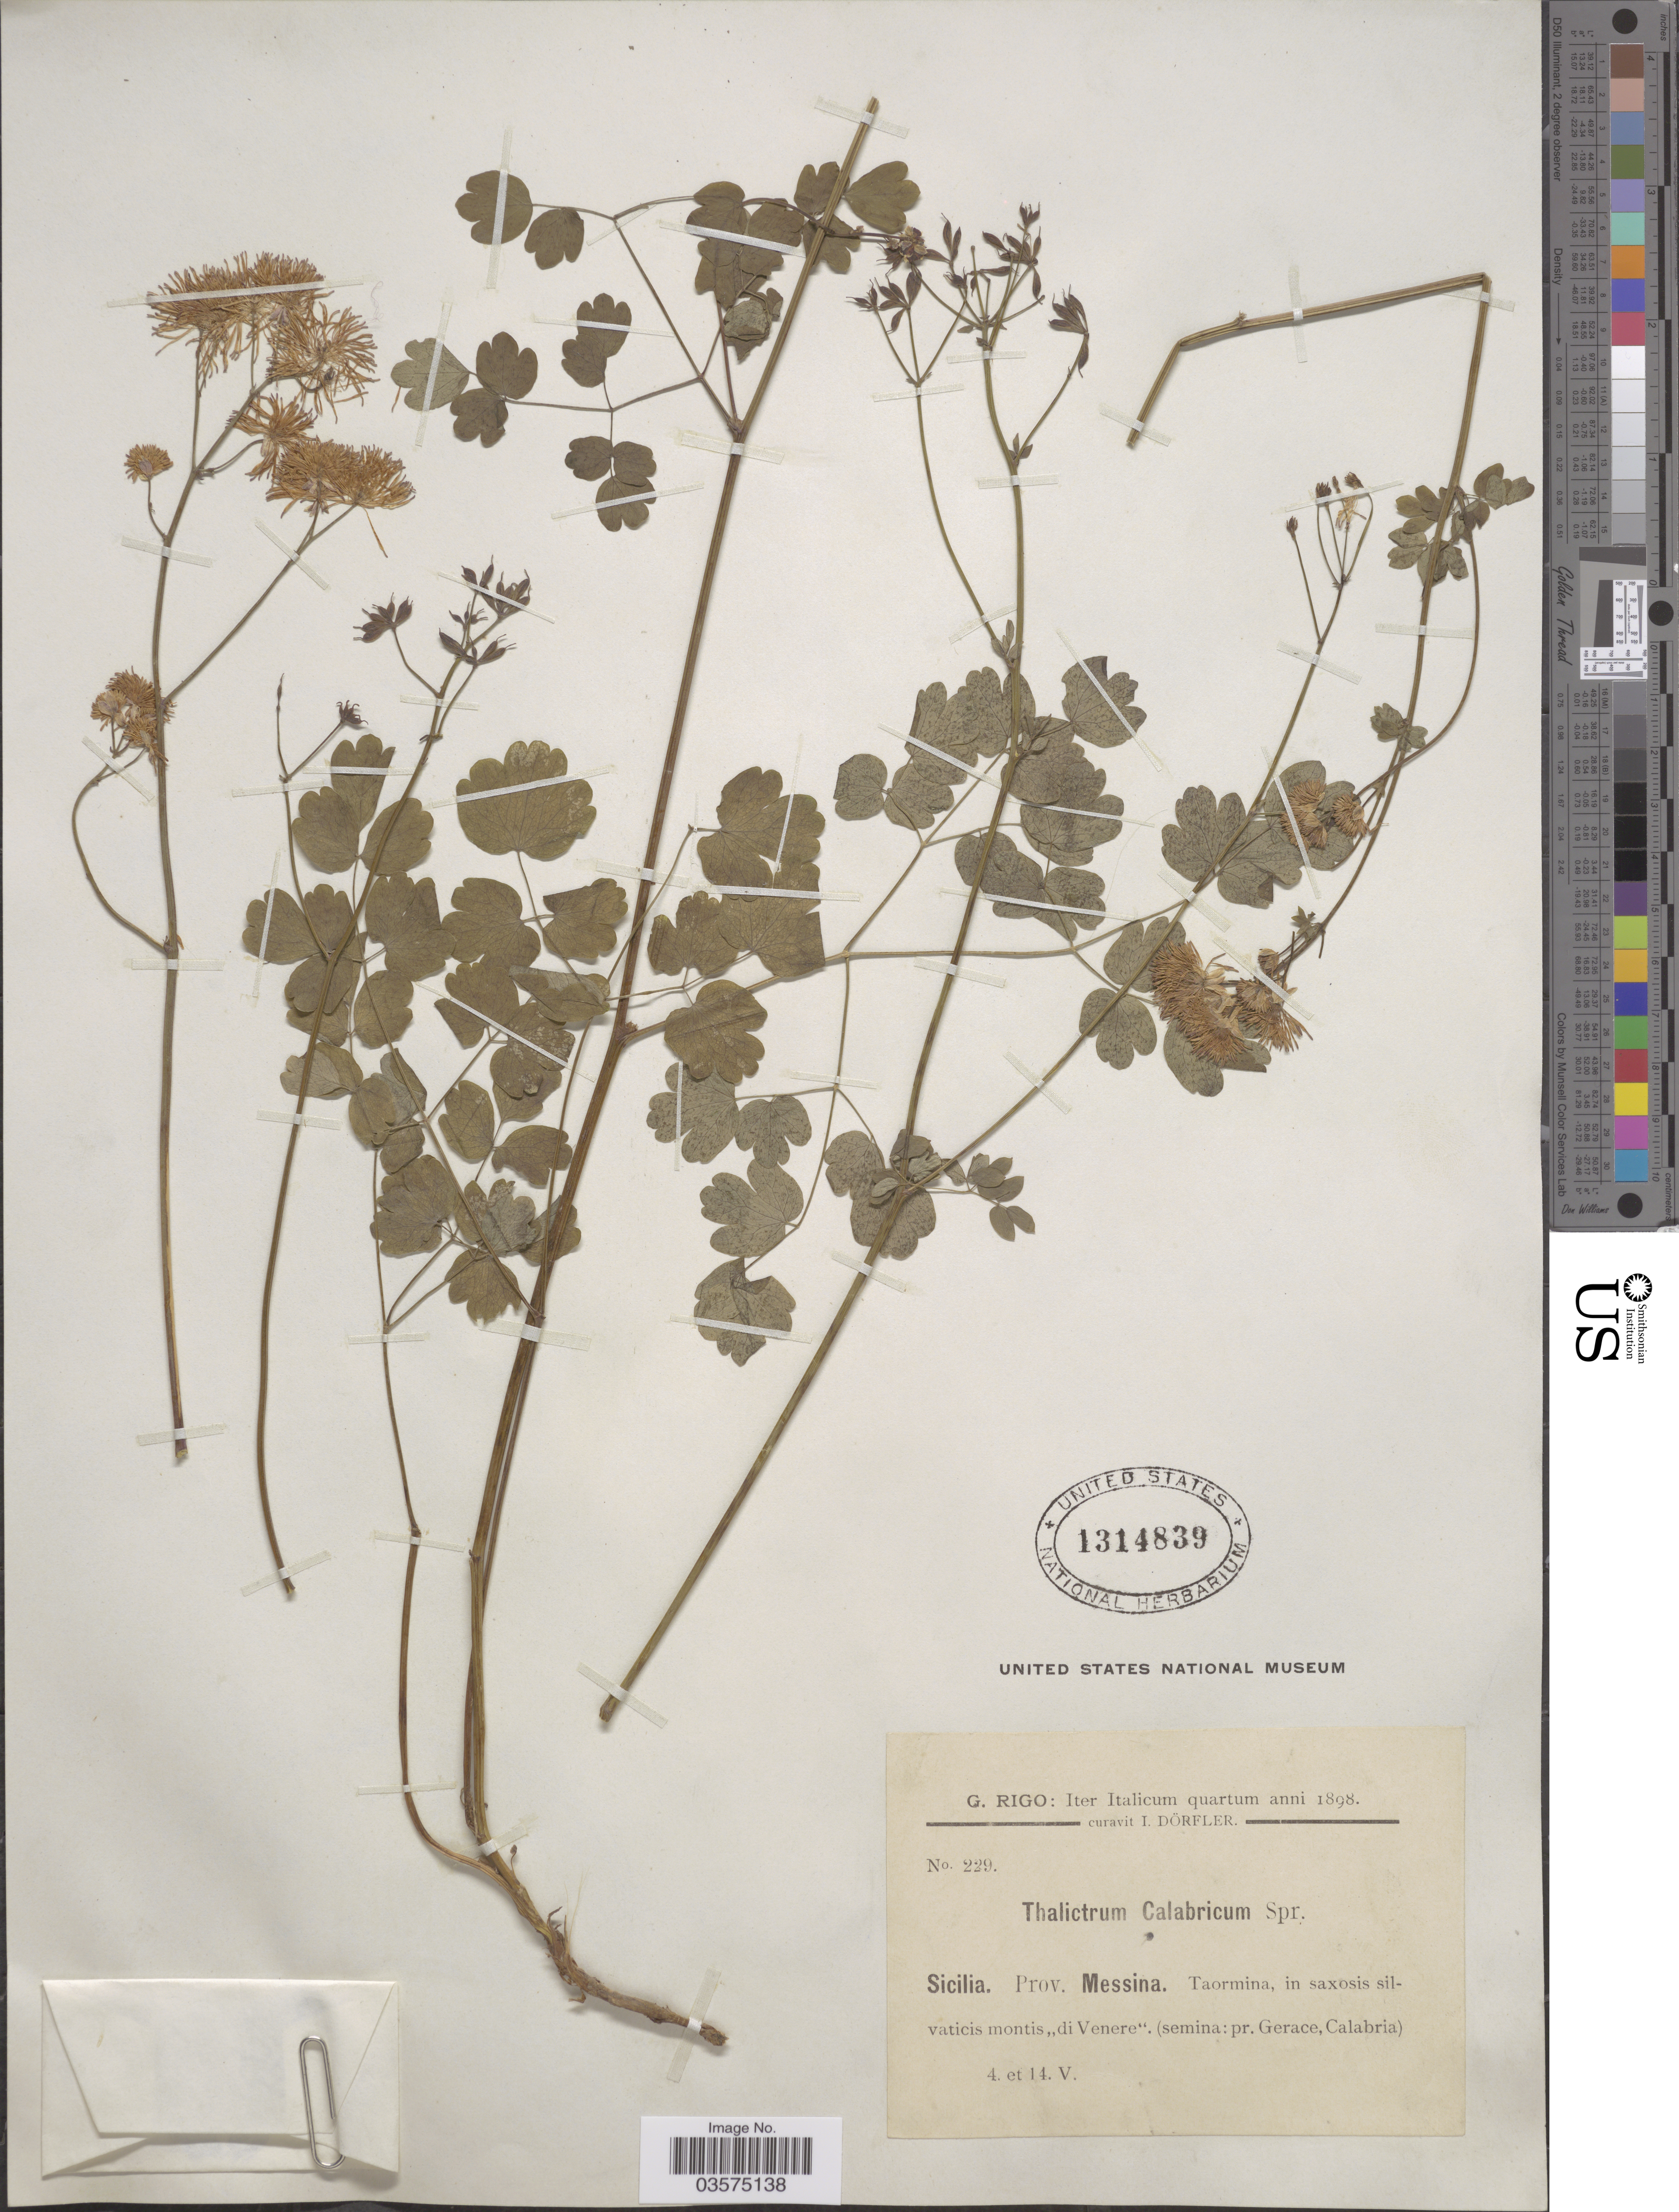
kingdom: Plantae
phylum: Tracheophyta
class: Magnoliopsida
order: Ranunculales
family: Ranunculaceae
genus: Thalictrum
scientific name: Thalictrum calabricum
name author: Spreng.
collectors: G. Rigo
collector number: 229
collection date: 1898-05-04/1898-05-14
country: Italy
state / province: Siciliana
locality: Iter Italicum quartum. Sicilia. Prov. Messina. Taormina, in saxosis silvaticis montis "di Venere". (semina: pr. Gerace, Calabria).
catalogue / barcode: US 1314839